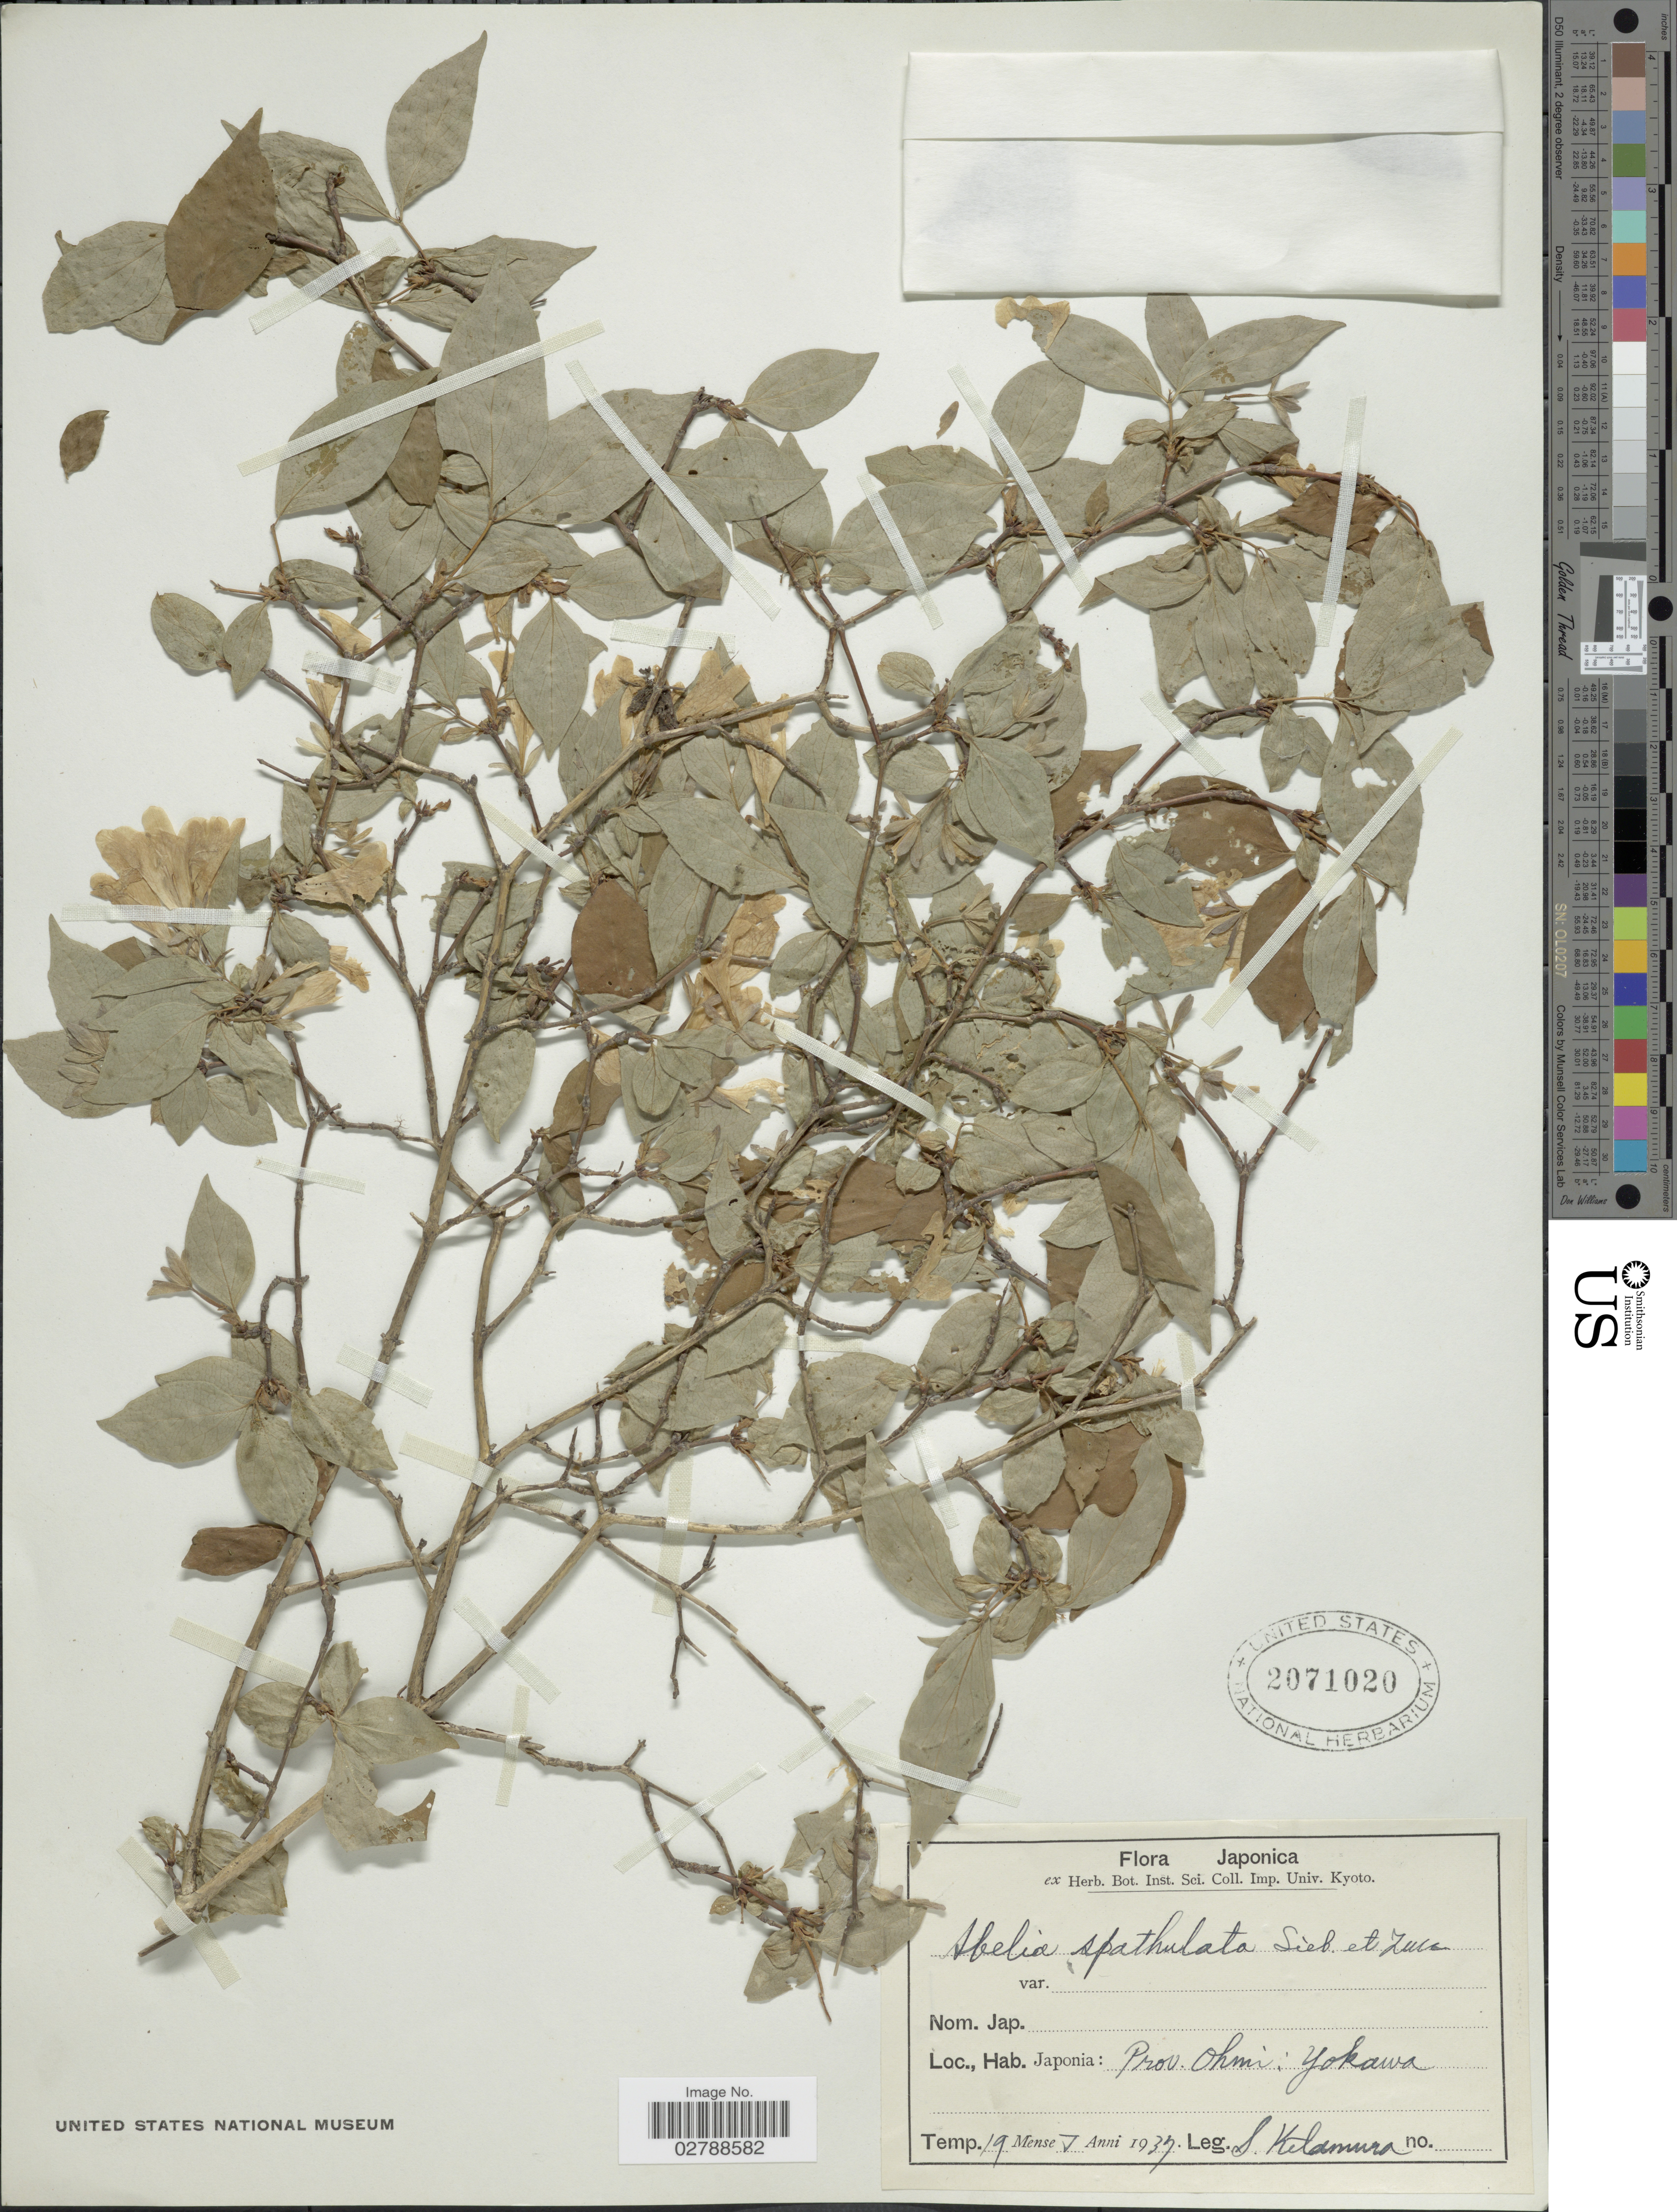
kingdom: Plantae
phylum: Tracheophyta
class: Magnoliopsida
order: Dipsacales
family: Caprifoliaceae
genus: Abelia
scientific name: Abelia spathulata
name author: Siebold & Zucc.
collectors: S. Kitamura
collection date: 1937-05-19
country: Japan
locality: Prov. Ohmi: Yokawa.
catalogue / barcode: US 2071020